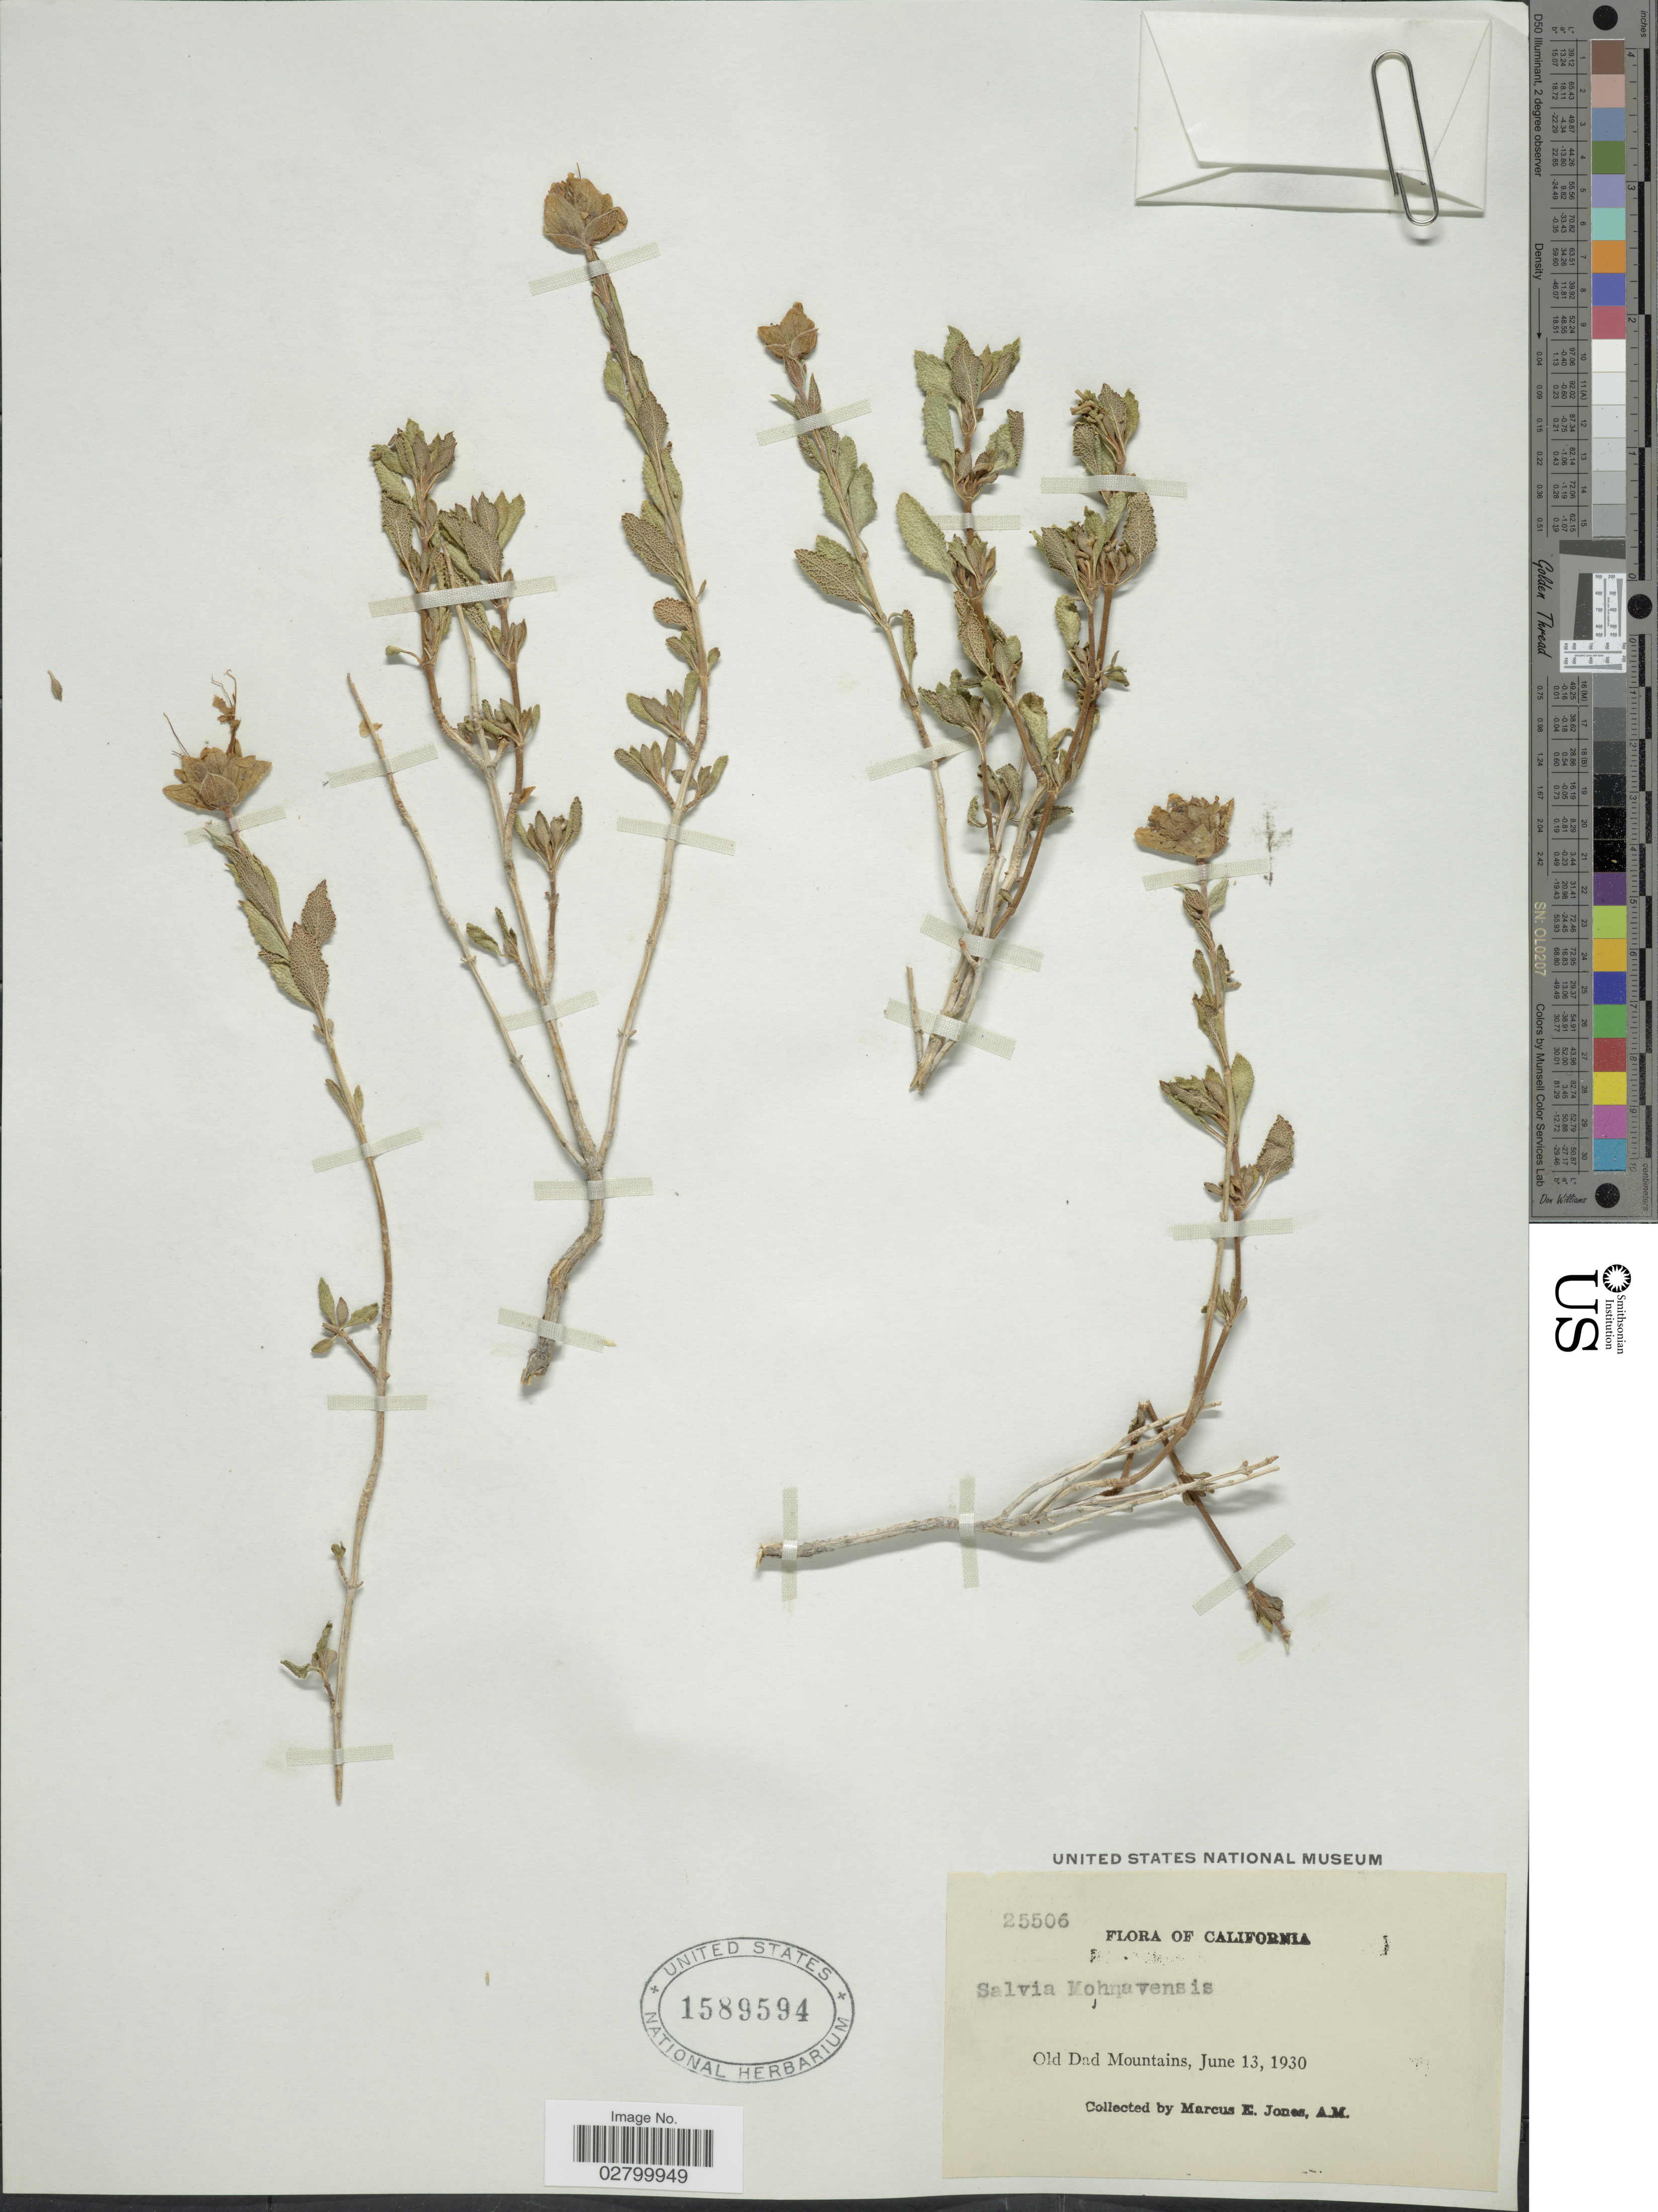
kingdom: Plantae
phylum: Tracheophyta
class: Magnoliopsida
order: Lamiales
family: Lamiaceae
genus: Salvia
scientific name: Salvia mohavensis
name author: Greene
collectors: M. E. Jones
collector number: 25506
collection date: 1930-06-13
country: United States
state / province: California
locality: Old Dad Mountains.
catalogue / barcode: US 1589594